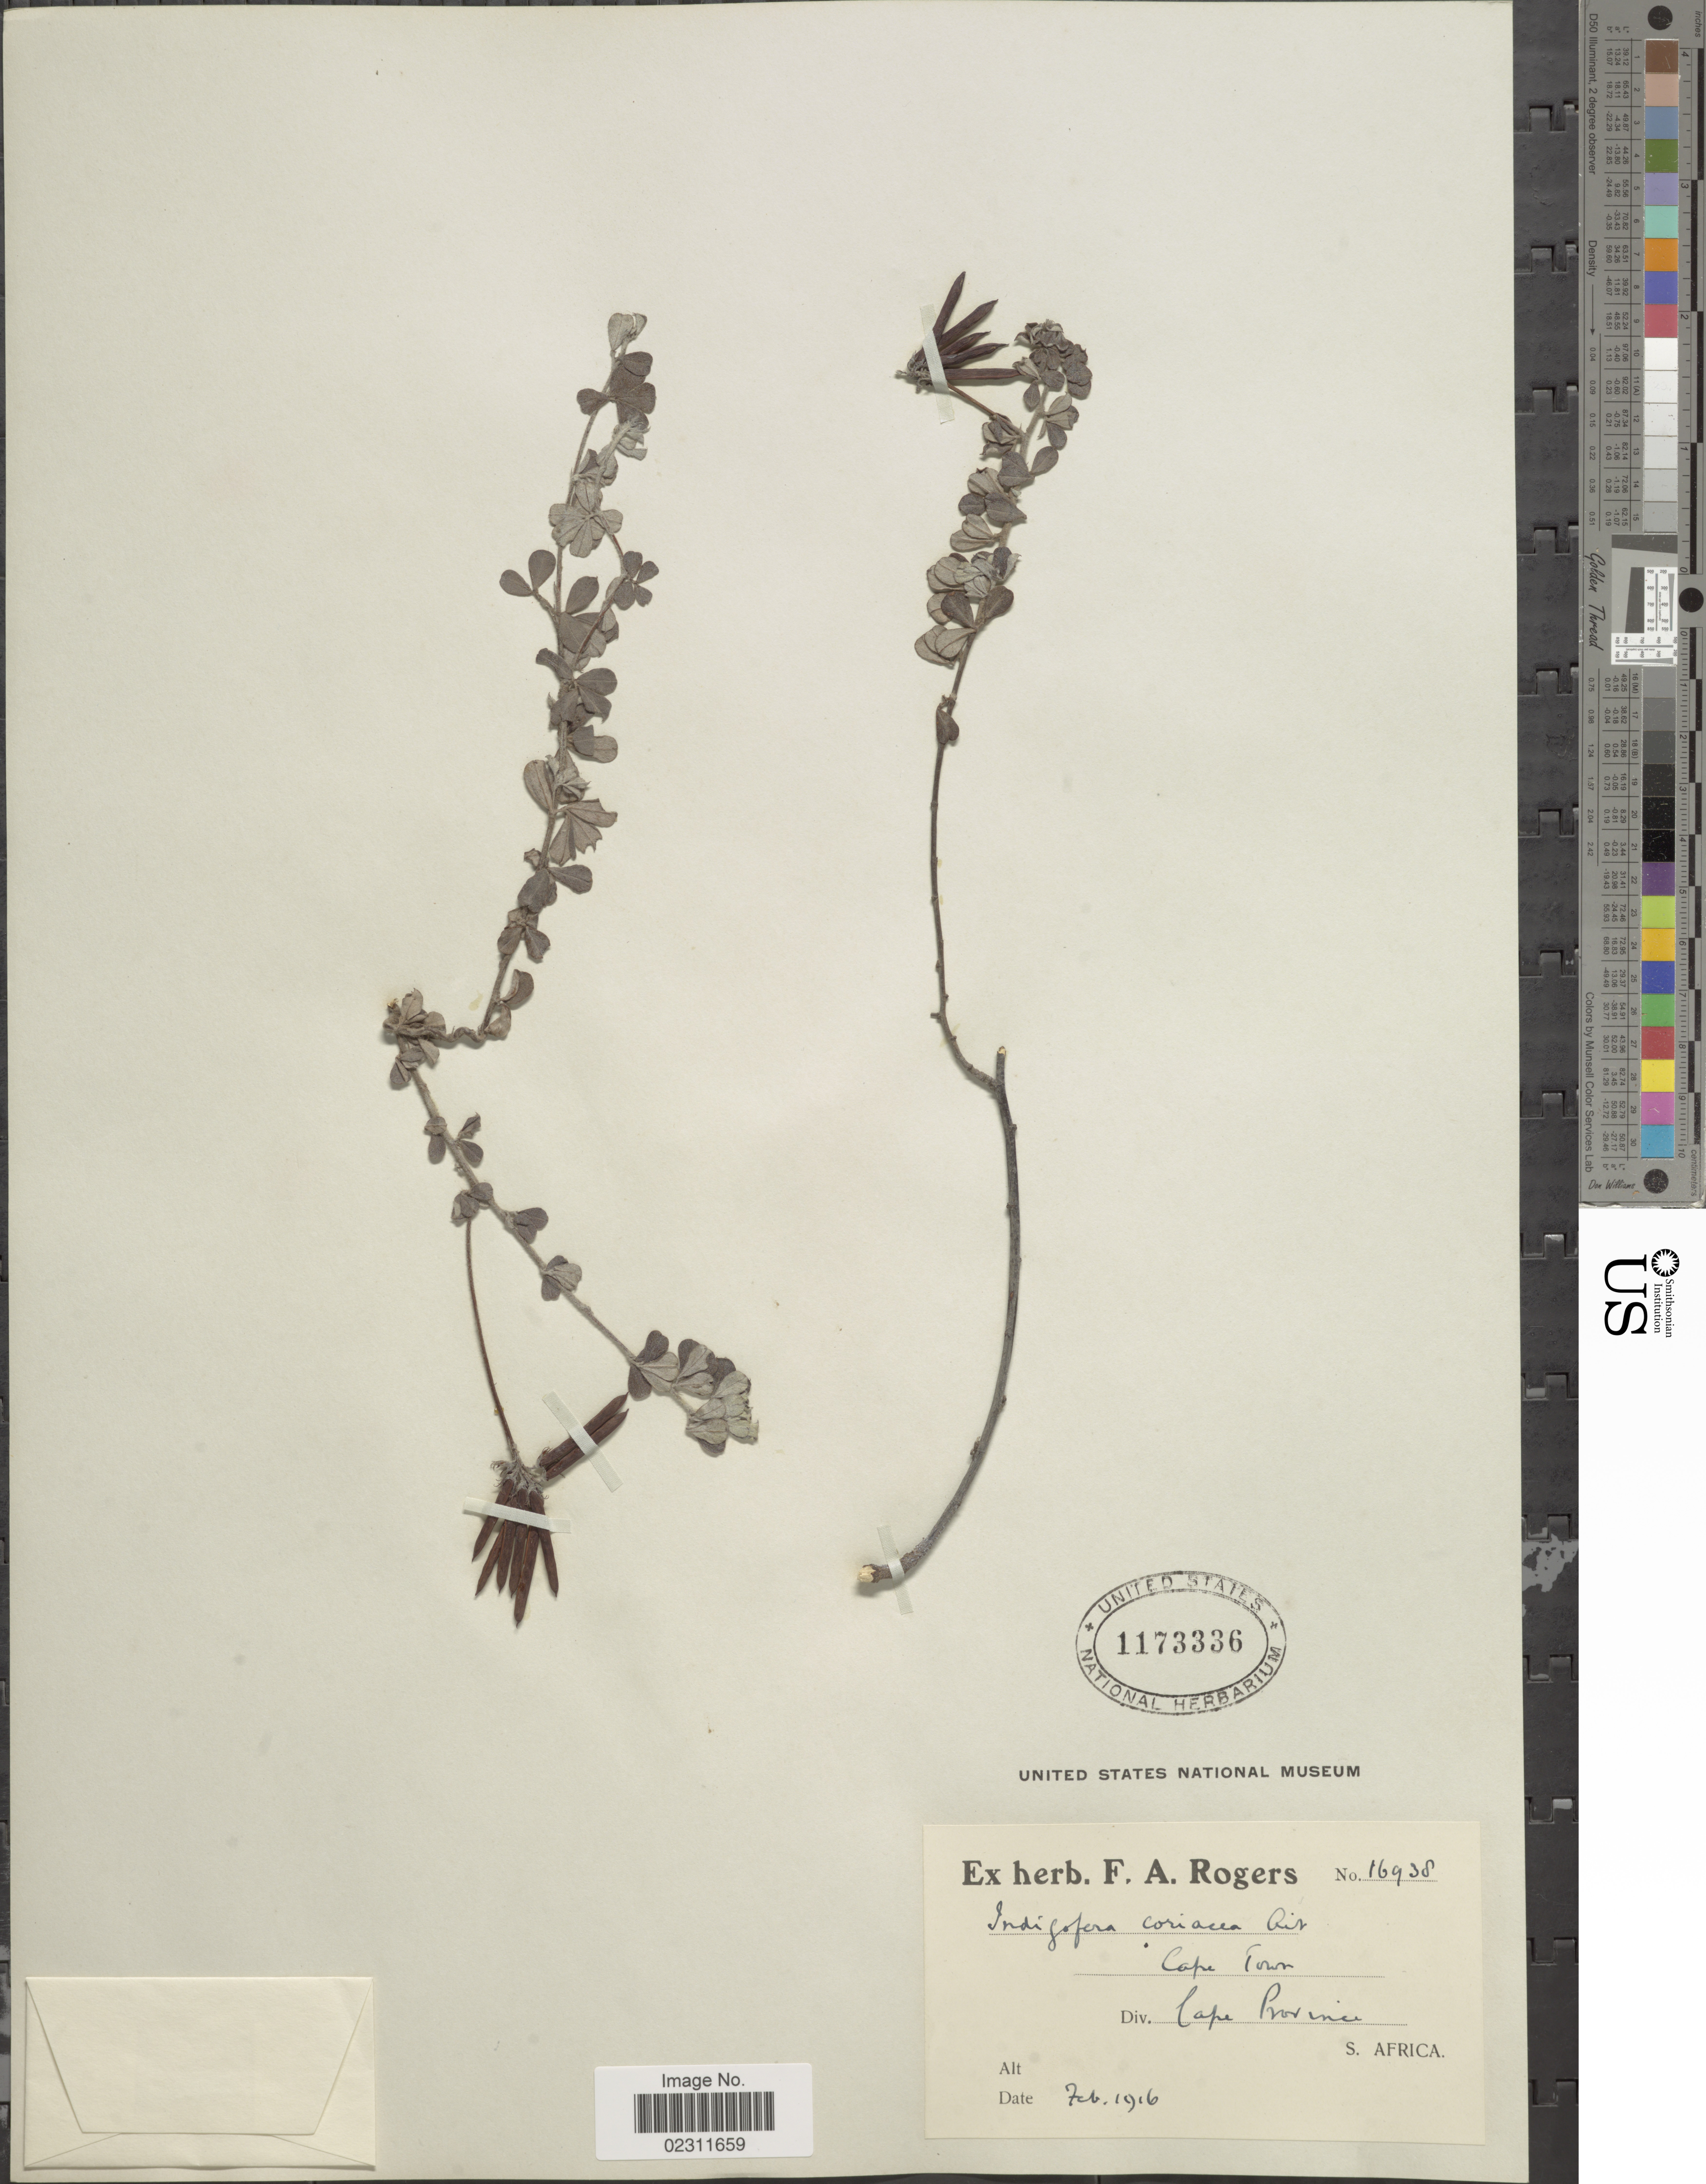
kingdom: Plantae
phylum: Tracheophyta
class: Magnoliopsida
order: Fabales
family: Fabaceae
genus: Indigofera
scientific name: Indigofera coriacea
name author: Aiton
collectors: ex herb. F. A. Rogers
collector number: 16938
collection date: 1916-02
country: South Africa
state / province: Western Cape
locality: Cape Town, S. Africa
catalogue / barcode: US 1173336